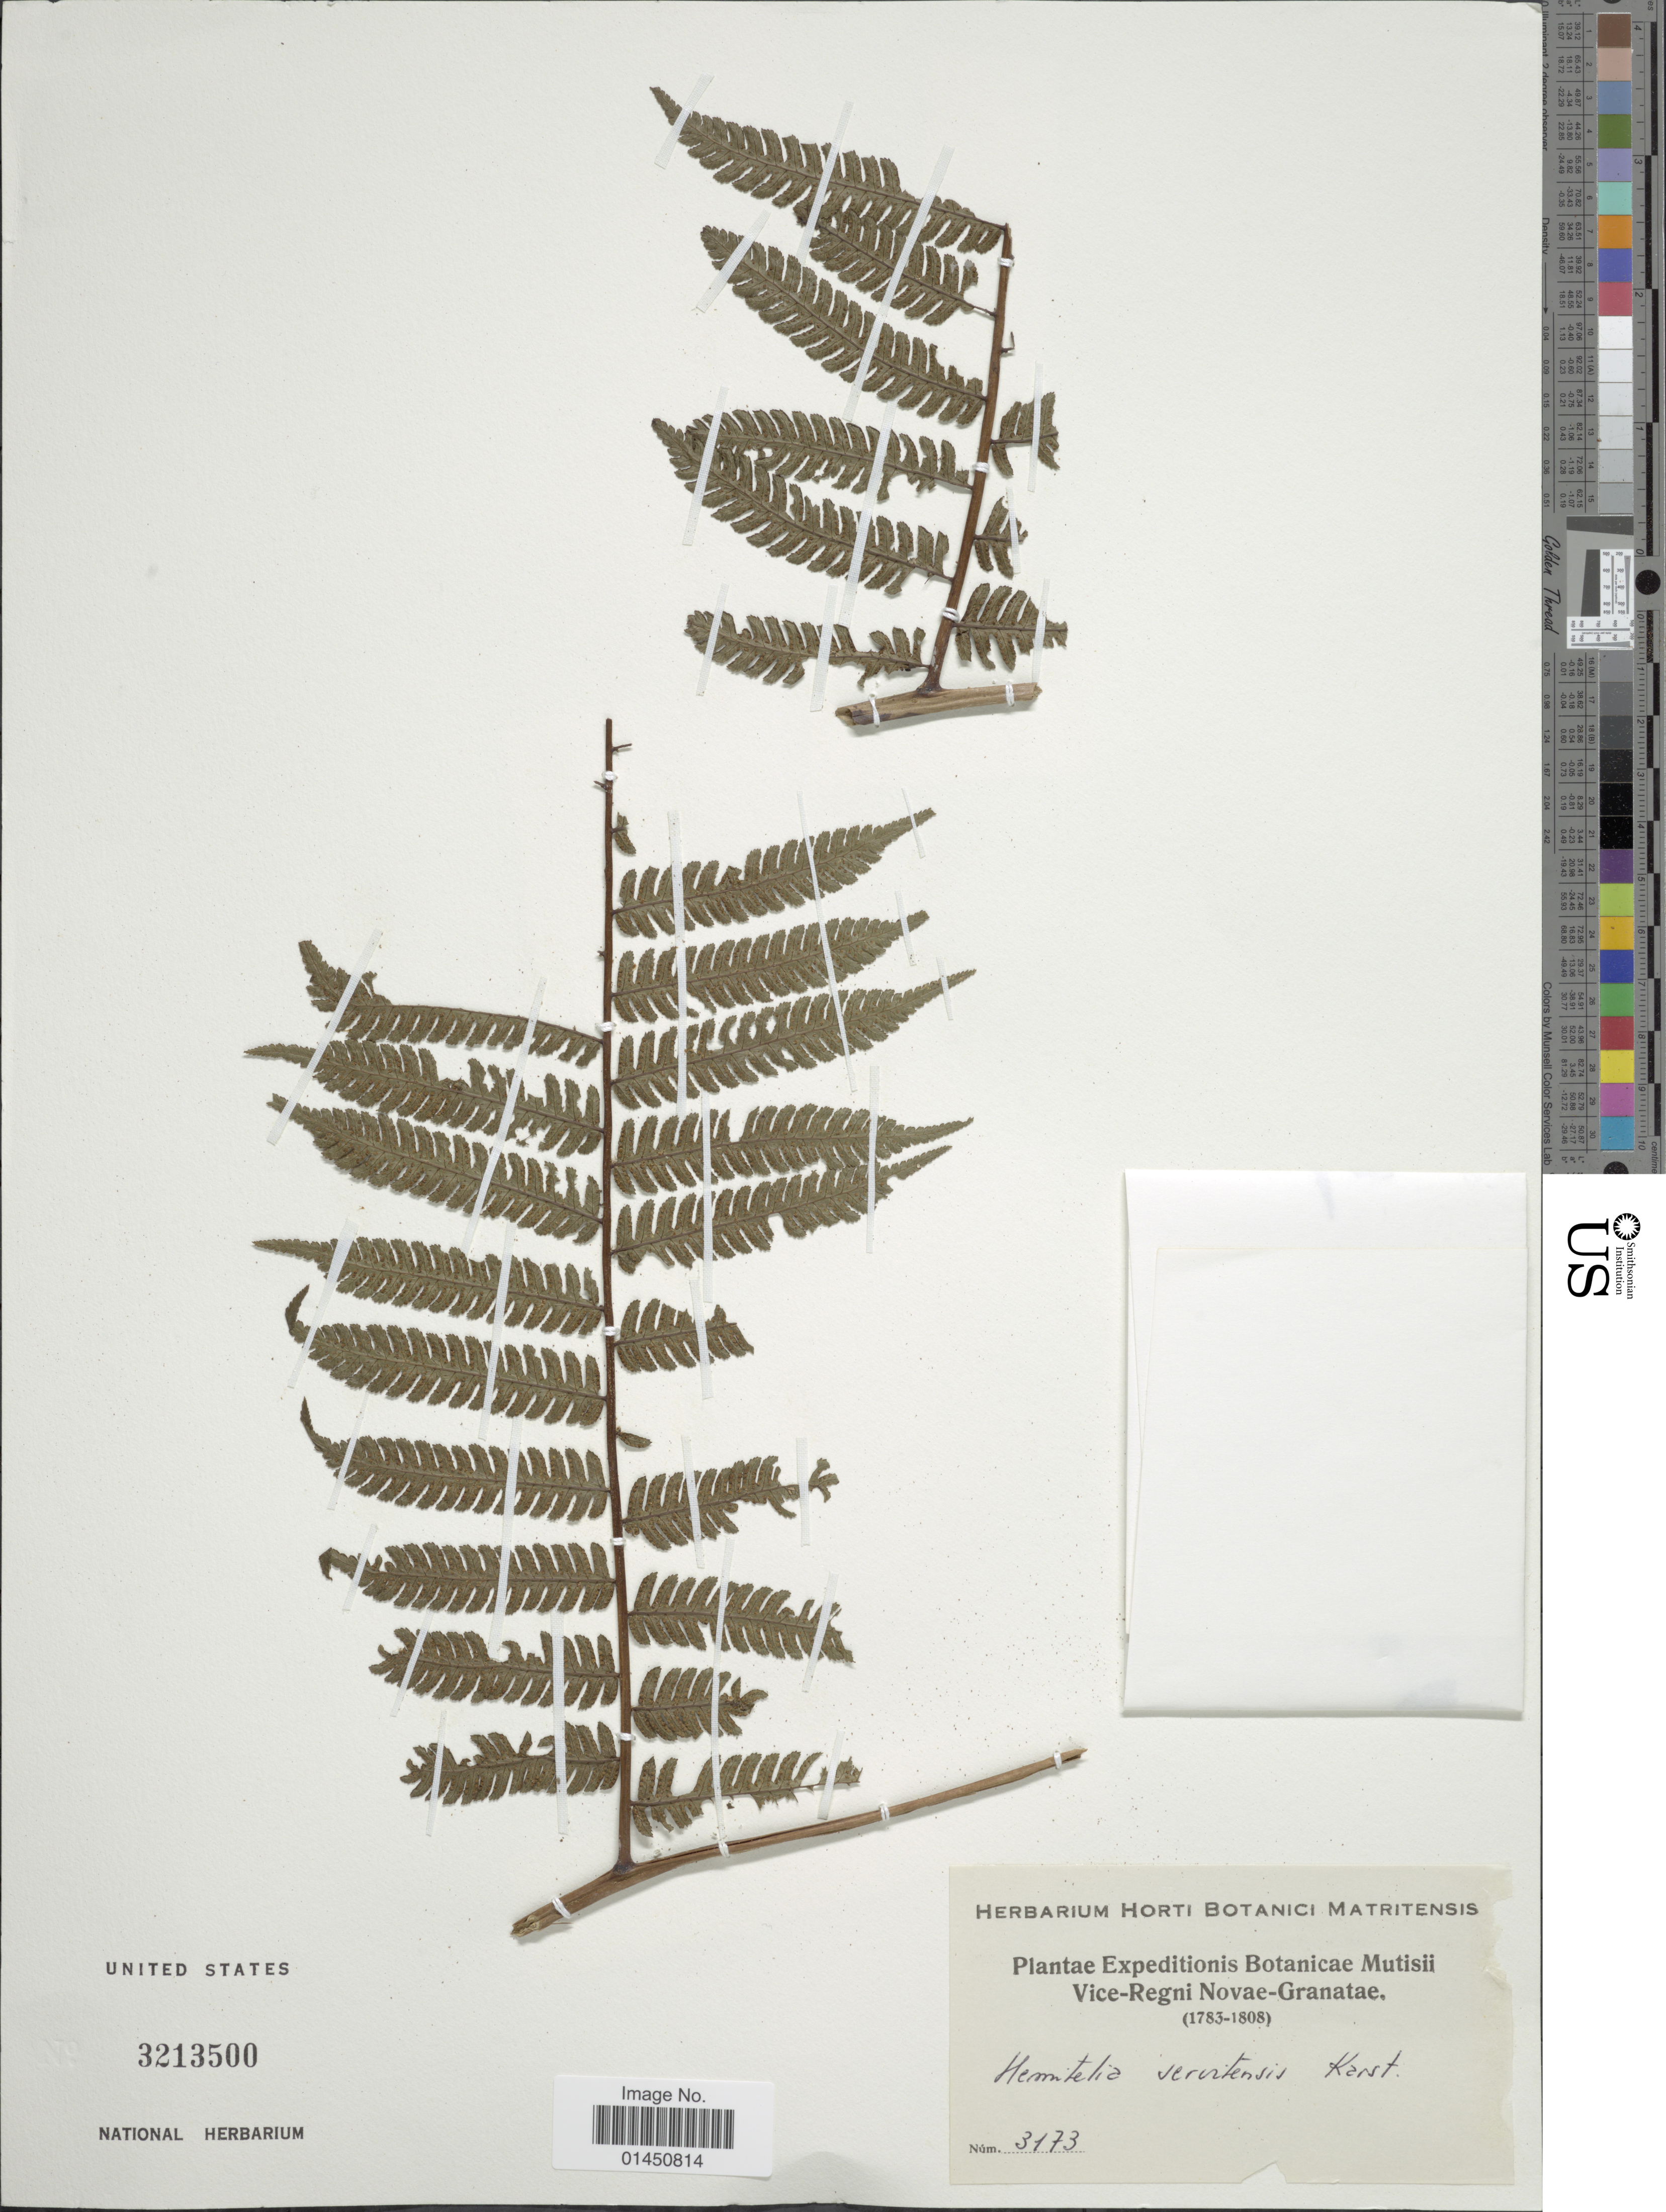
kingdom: Plantae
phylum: Tracheophyta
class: Polypodiopsida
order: Cyatheales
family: Cyatheaceae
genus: Cyathea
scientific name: Cyathea andina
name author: Domin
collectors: ex herb. Horti Botanici Matritensis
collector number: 3173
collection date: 1783/1808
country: Colombia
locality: Vice-Regni Novae-Granatae.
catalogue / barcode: US 3213500